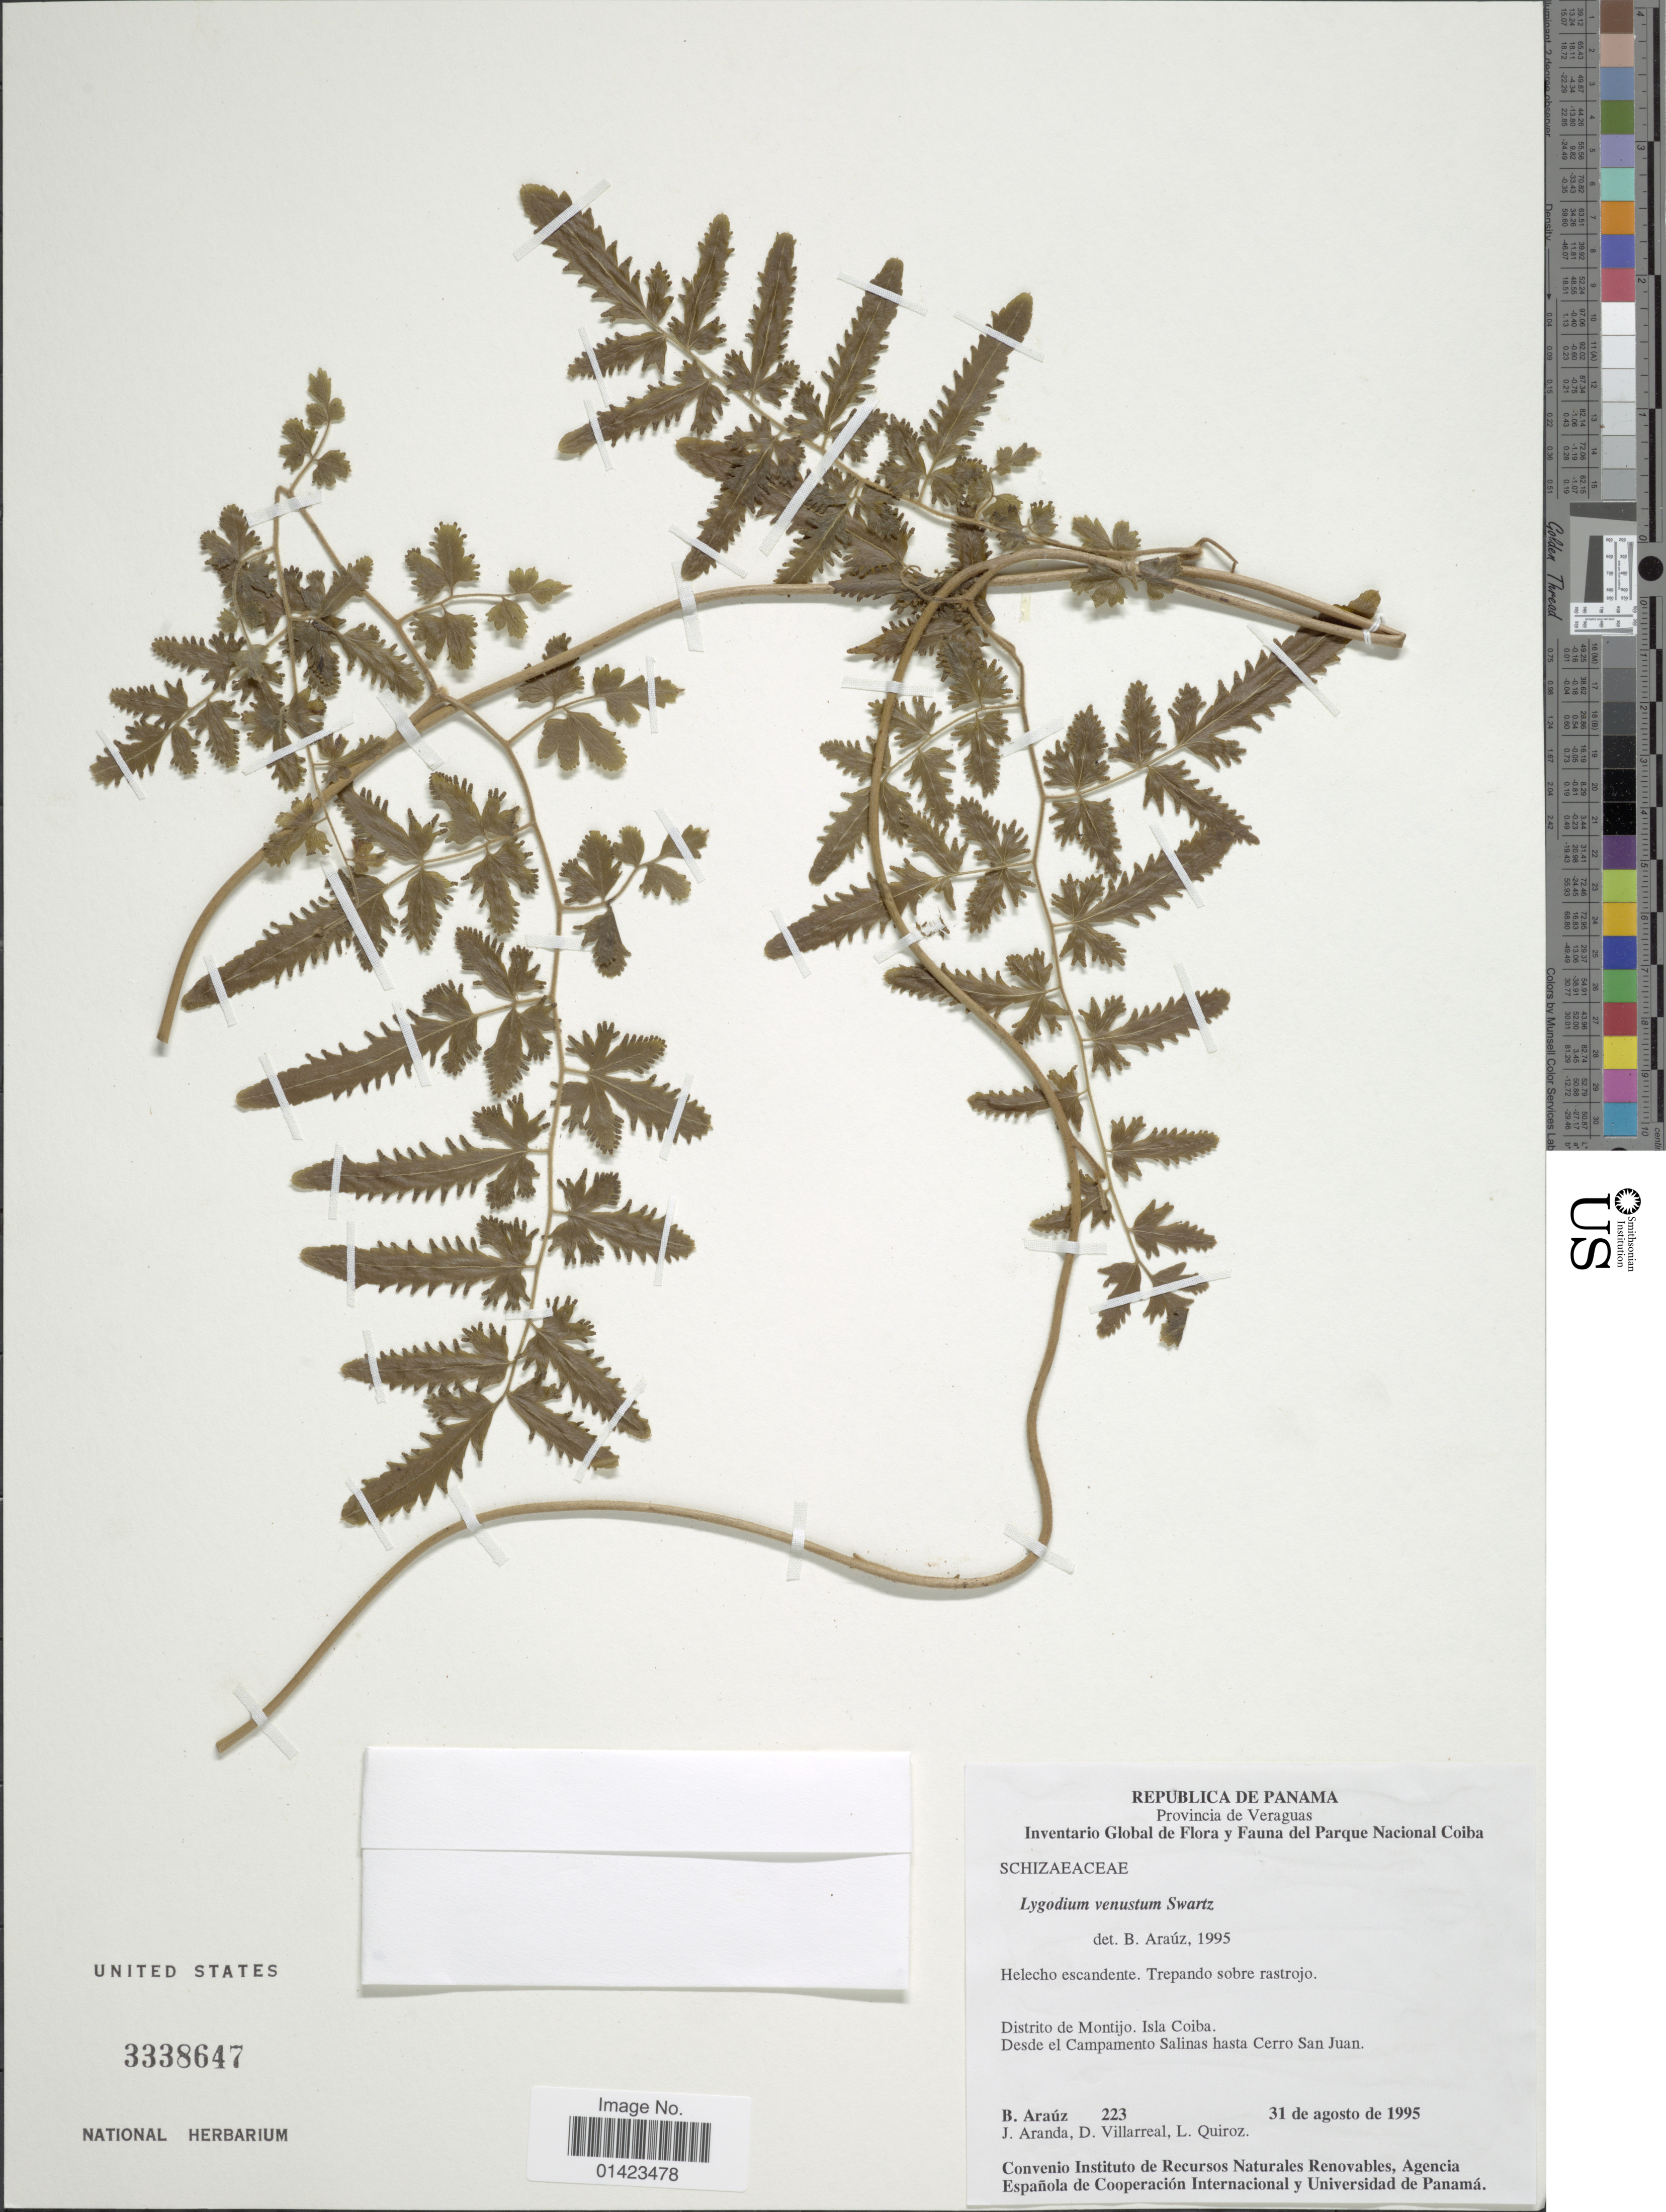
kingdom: Plantae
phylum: Tracheophyta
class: Polypodiopsida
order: Schizaeales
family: Lygodiaceae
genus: Lygodium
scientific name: Lygodium venustum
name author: Sw.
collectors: B. Araúz, J. Aranda, D. Villarreal & L. Quiroz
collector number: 223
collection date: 1995-08-31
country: Panama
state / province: Veraguas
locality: Provincia de Veraguas, Distrito de Montijo, Isla Coiba, Desde el Campamento Salinas hasta Cerro San Juan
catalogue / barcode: US 3338647